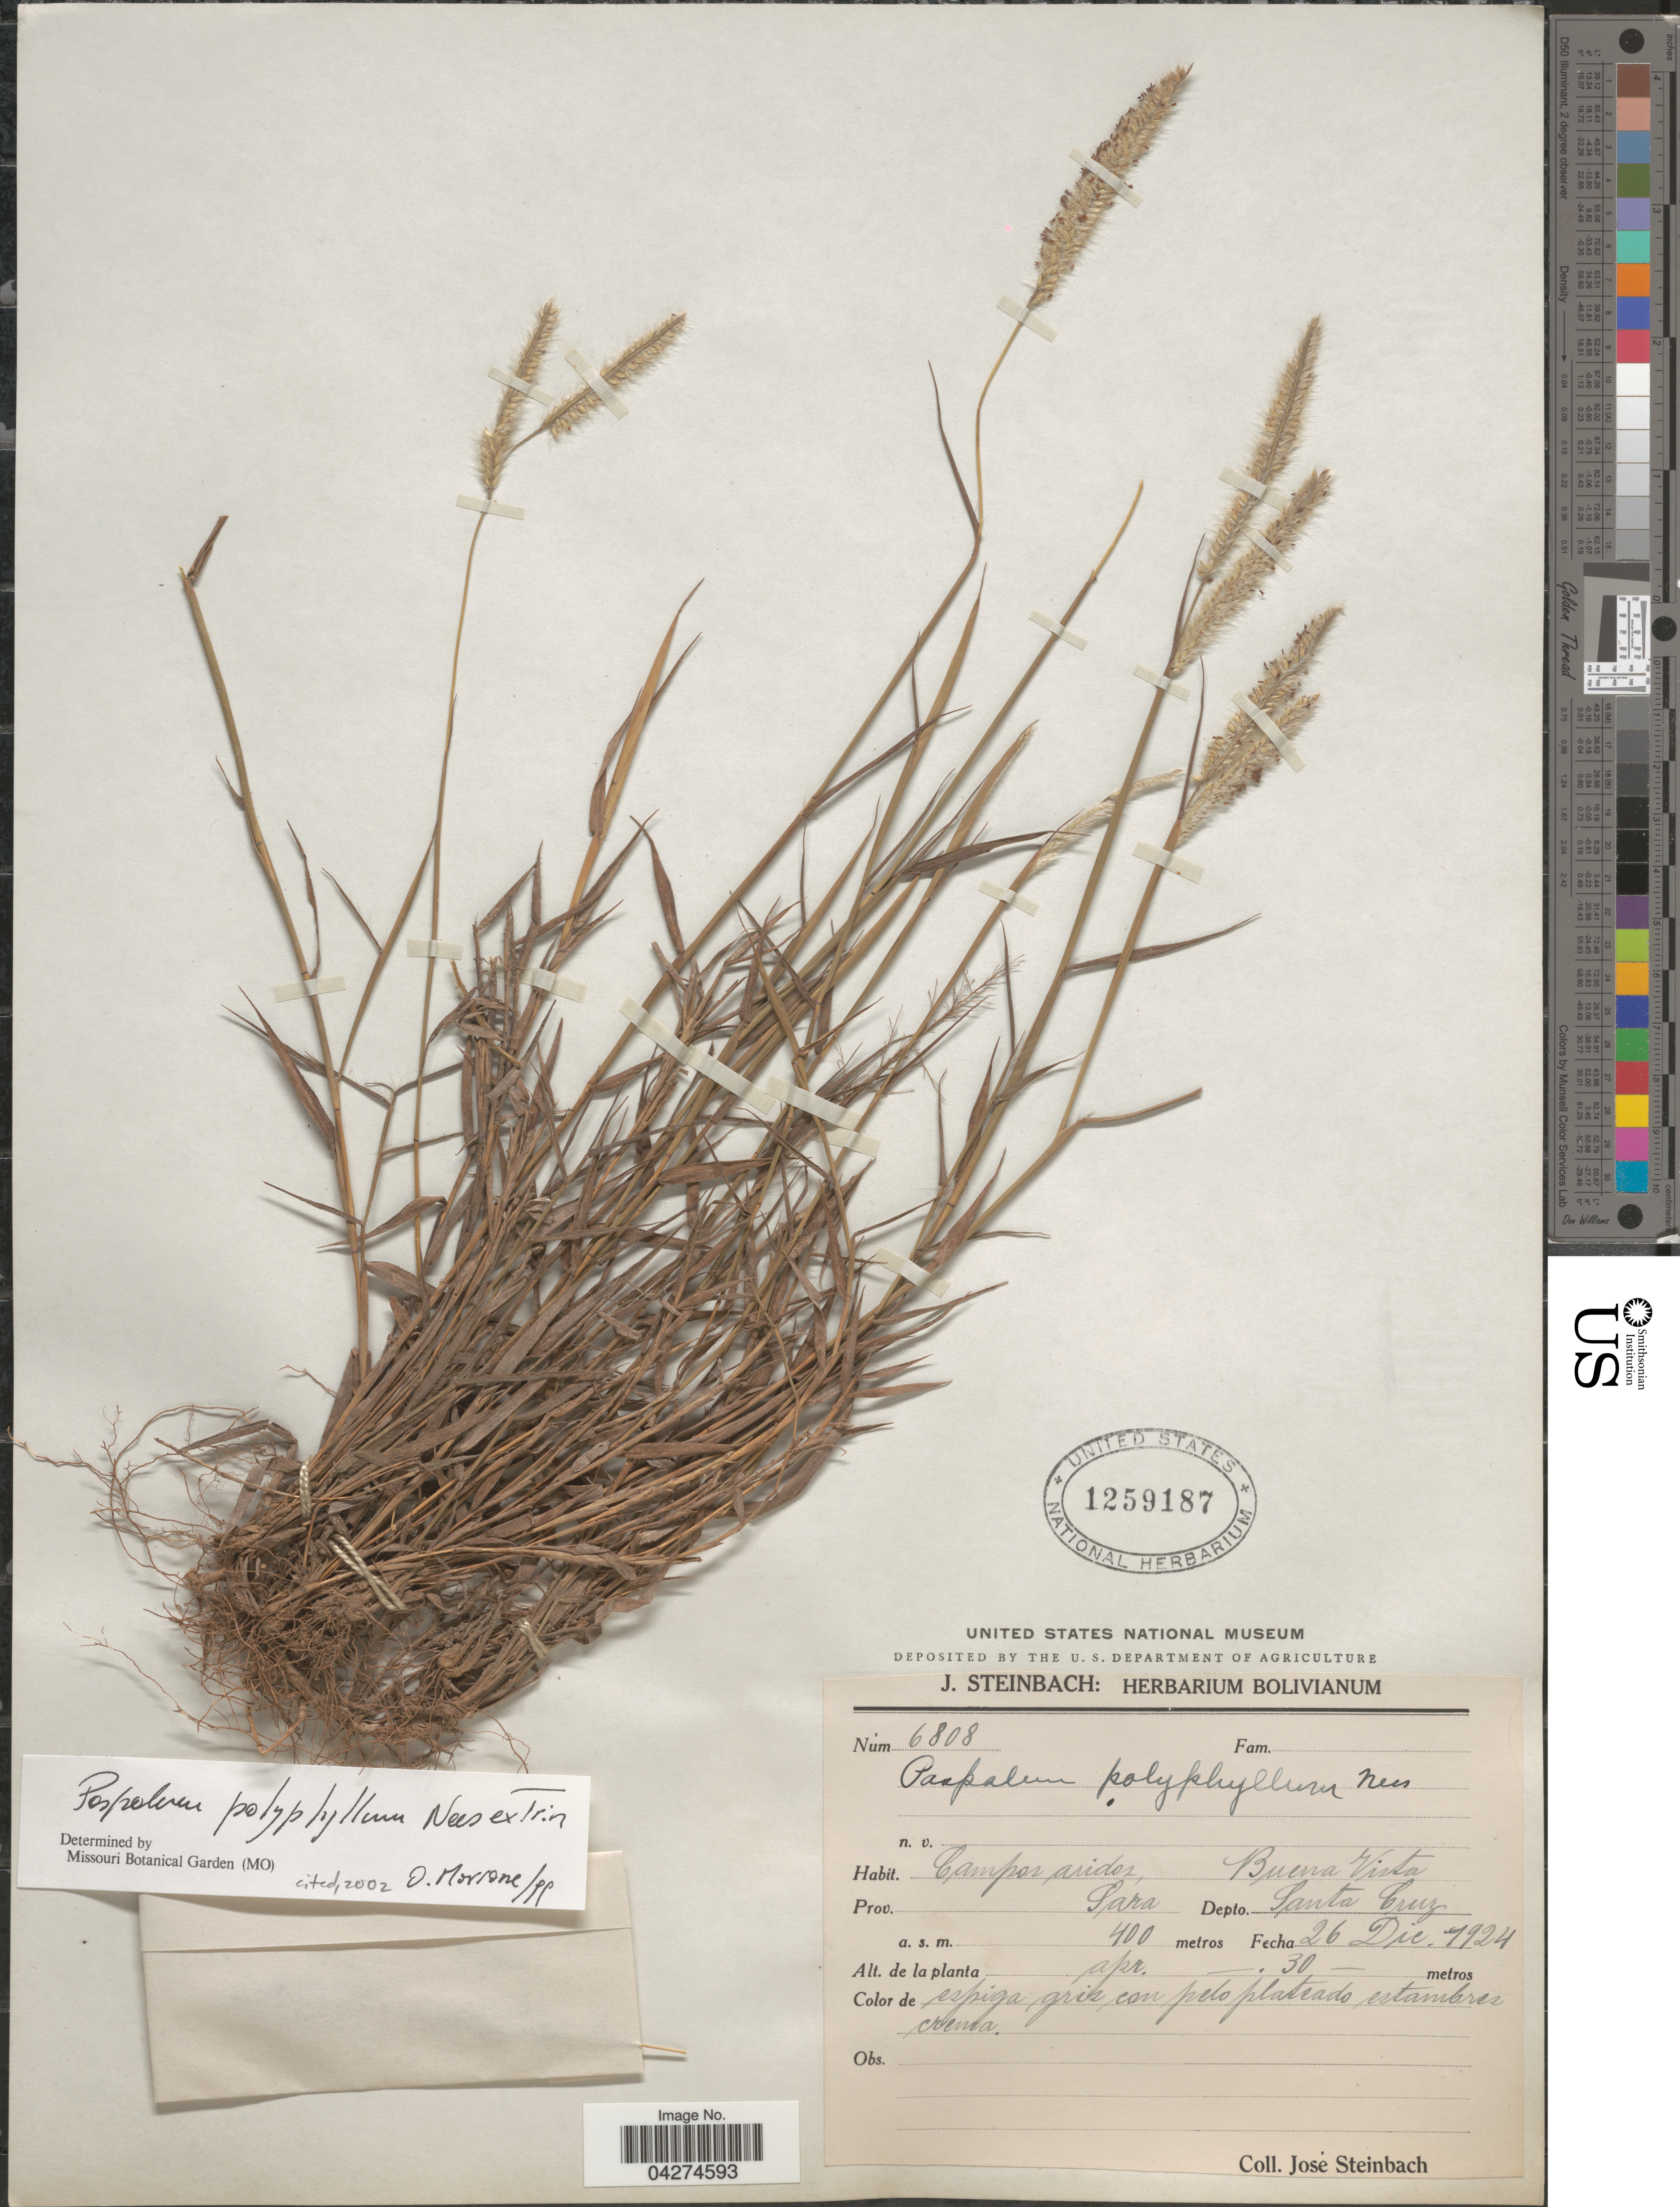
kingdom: Plantae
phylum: Tracheophyta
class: Liliopsida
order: Poales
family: Poaceae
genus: Paspalum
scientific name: Paspalum polyphyllum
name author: Nees ex Trin.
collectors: J. Steinbach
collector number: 6808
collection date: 1924-12-26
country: Bolivia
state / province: Santa Cruz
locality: Campos aridos, Buena Vista. Prov. Sara. Depto. Santa Cruz.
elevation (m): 400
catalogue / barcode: US 1259187